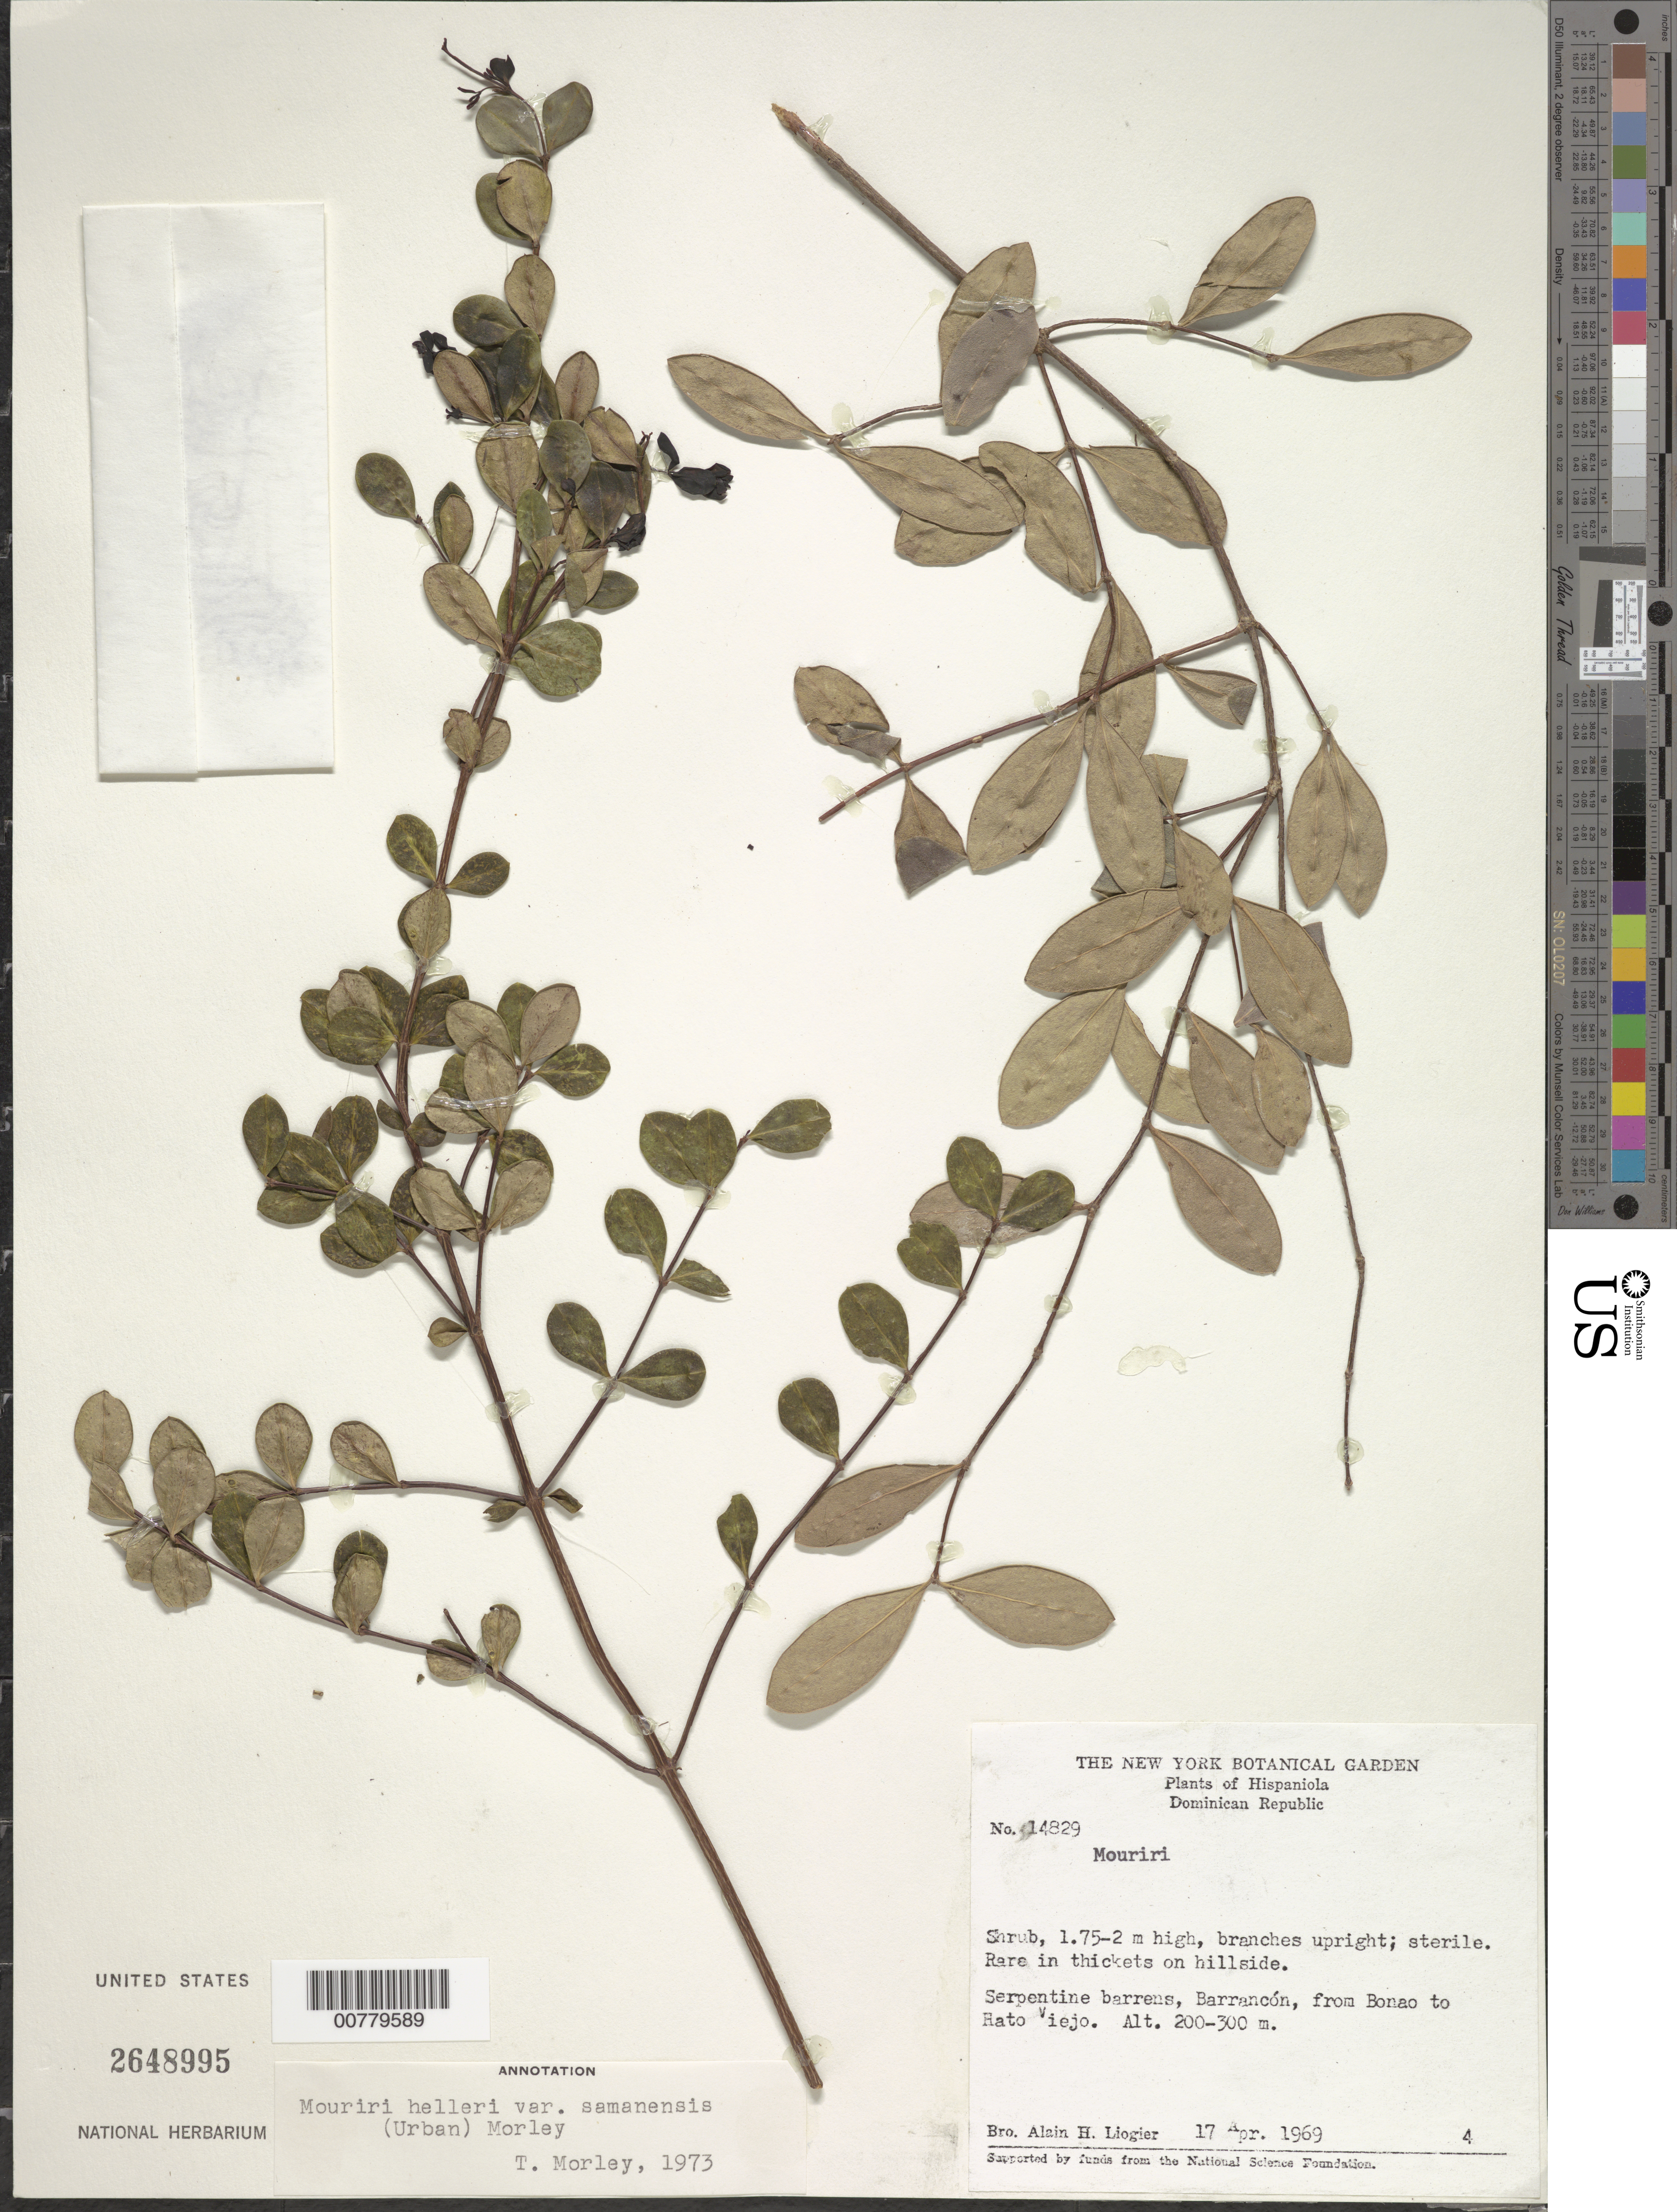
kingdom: Plantae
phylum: Tracheophyta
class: Magnoliopsida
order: Myrtales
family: Melastomataceae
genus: Mouriri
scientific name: Mouriri helleri var. samanensis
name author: (Urb.) Morley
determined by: Morley, T.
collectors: A. H. Liogier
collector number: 14829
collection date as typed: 17 Apr 1969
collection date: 1969-04-17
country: Dominican Republic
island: Hispaniola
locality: From Bonao to Hato Viejo, Barrancón.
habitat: Serpentine barrens.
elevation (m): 200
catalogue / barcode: US 2648995